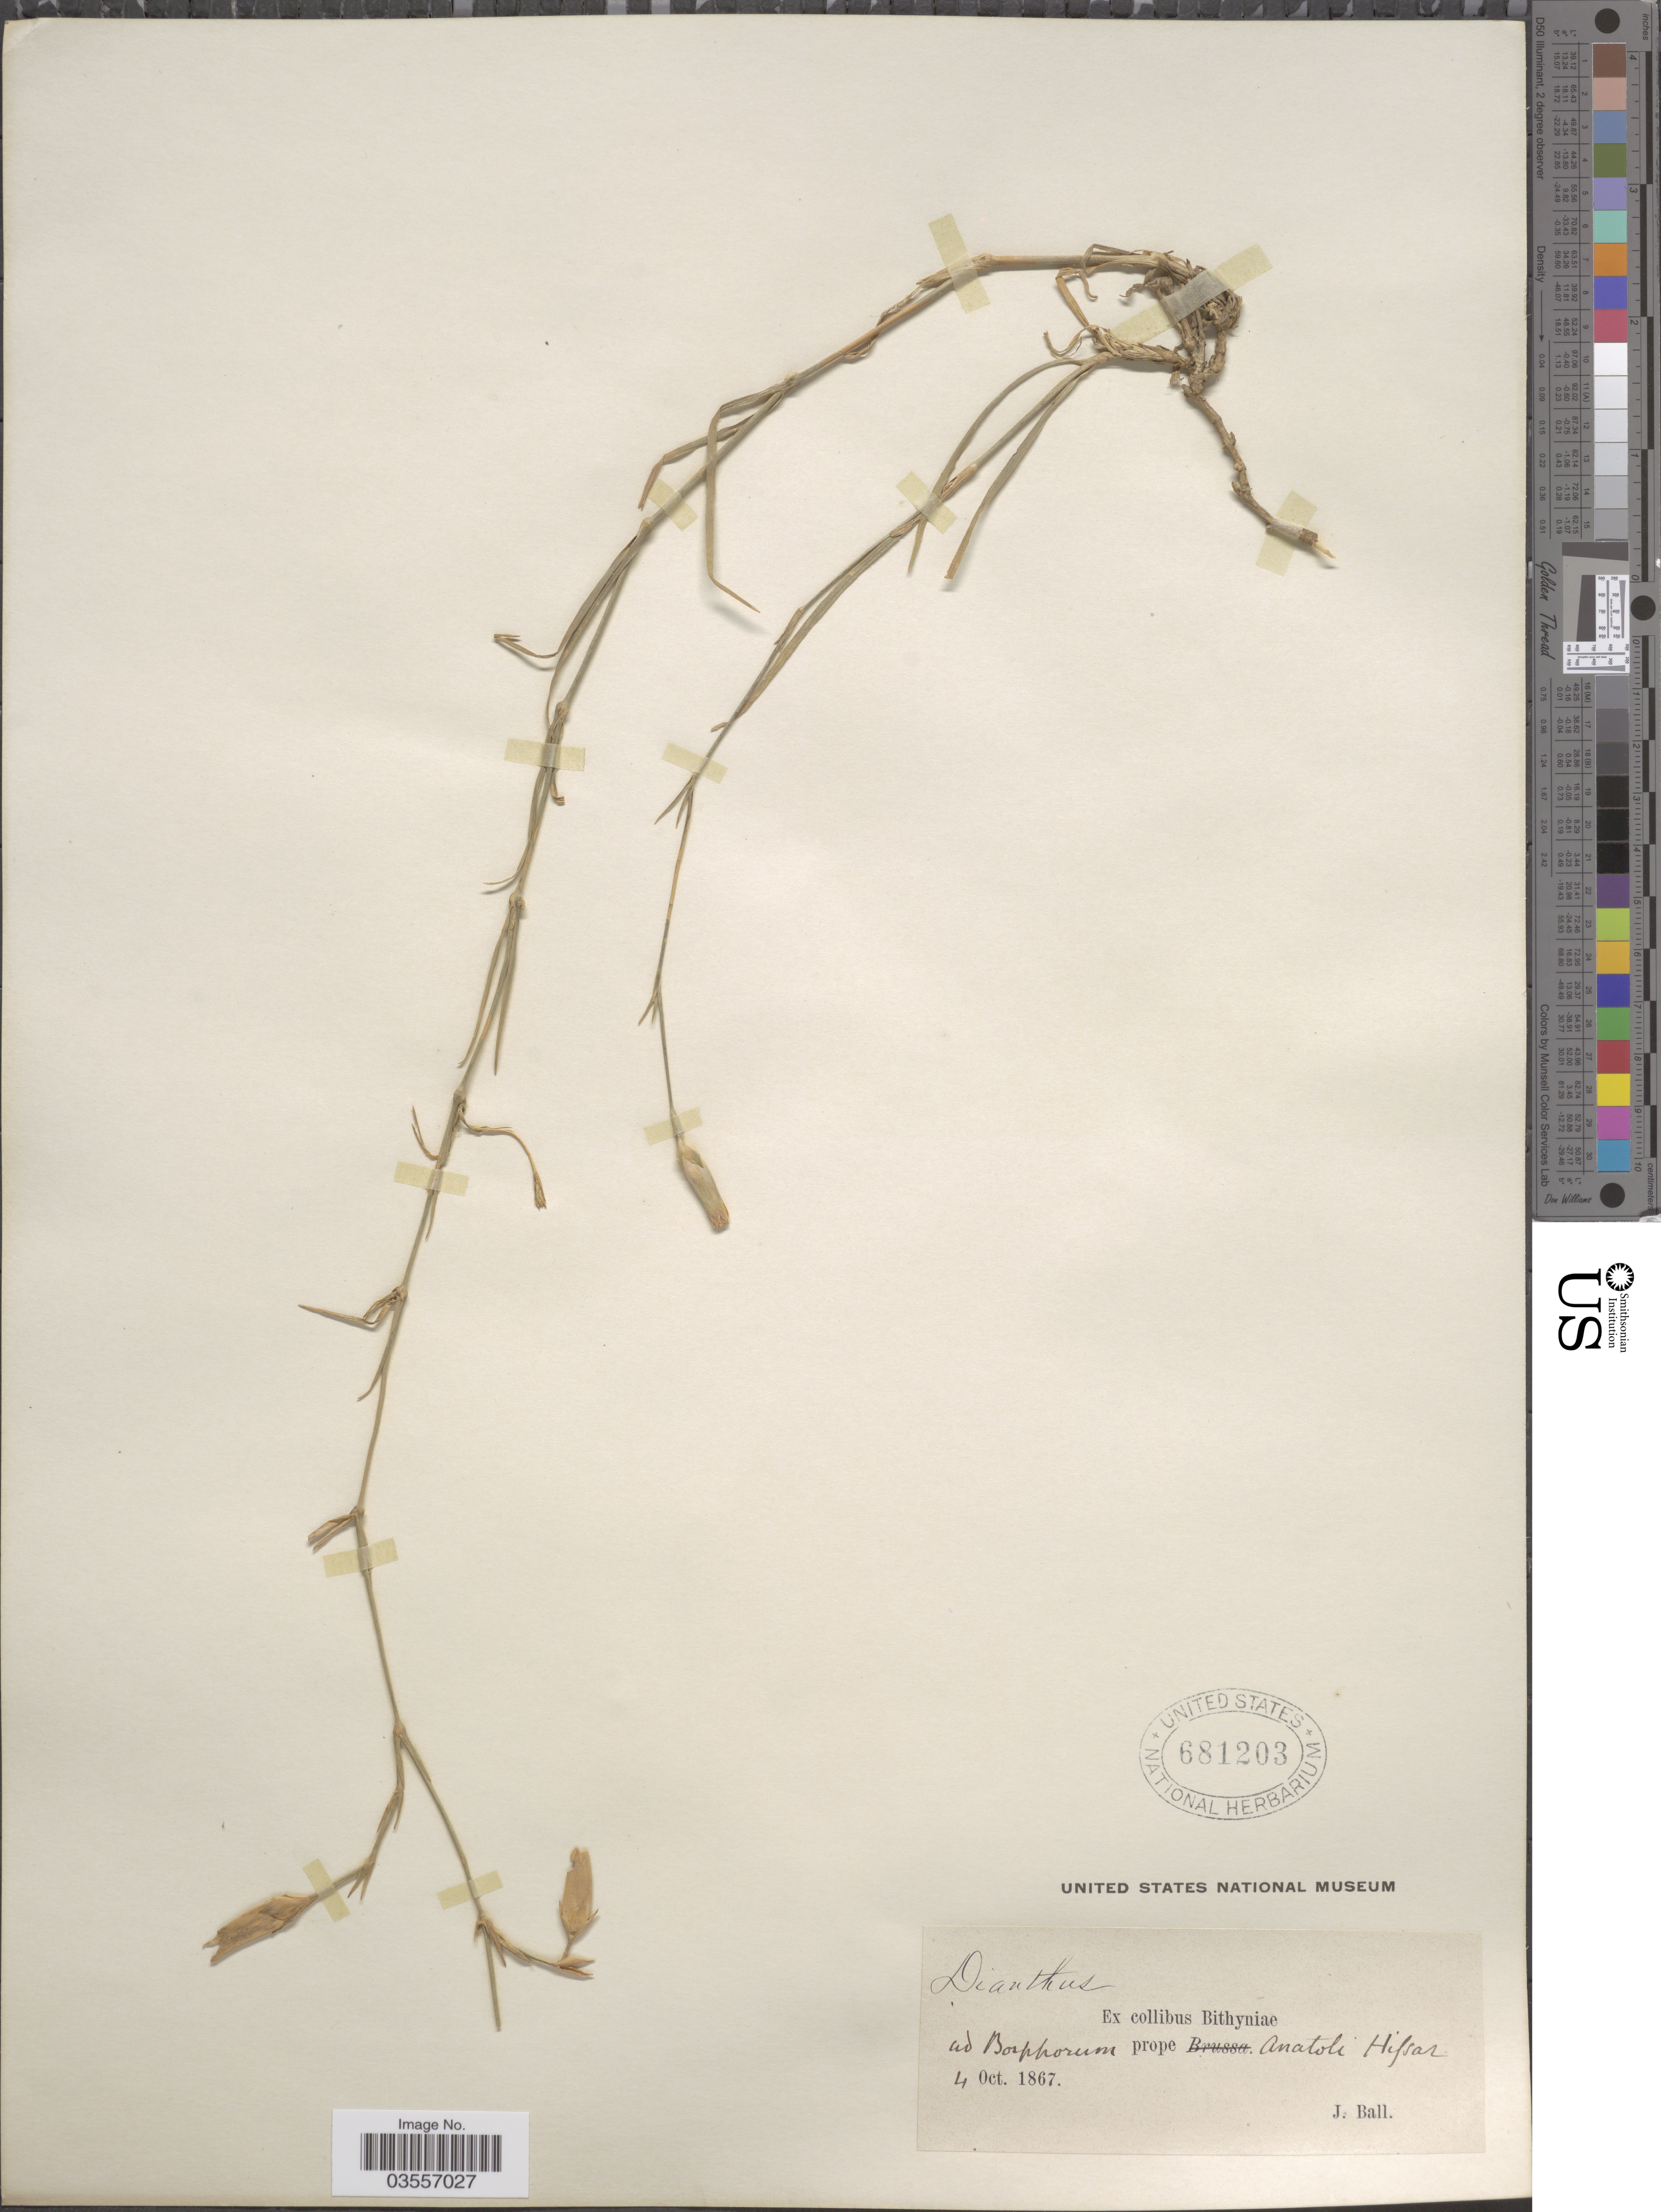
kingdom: Plantae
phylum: Tracheophyta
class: Magnoliopsida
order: Caryophyllales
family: Caryophyllaceae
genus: Dianthus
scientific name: Dianthus sp.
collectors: J. Ball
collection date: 1867-10-04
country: Turkey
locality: Ex collibus Bithyniae ad Borphorum prope Anatoli Hissar.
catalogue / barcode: US 681203